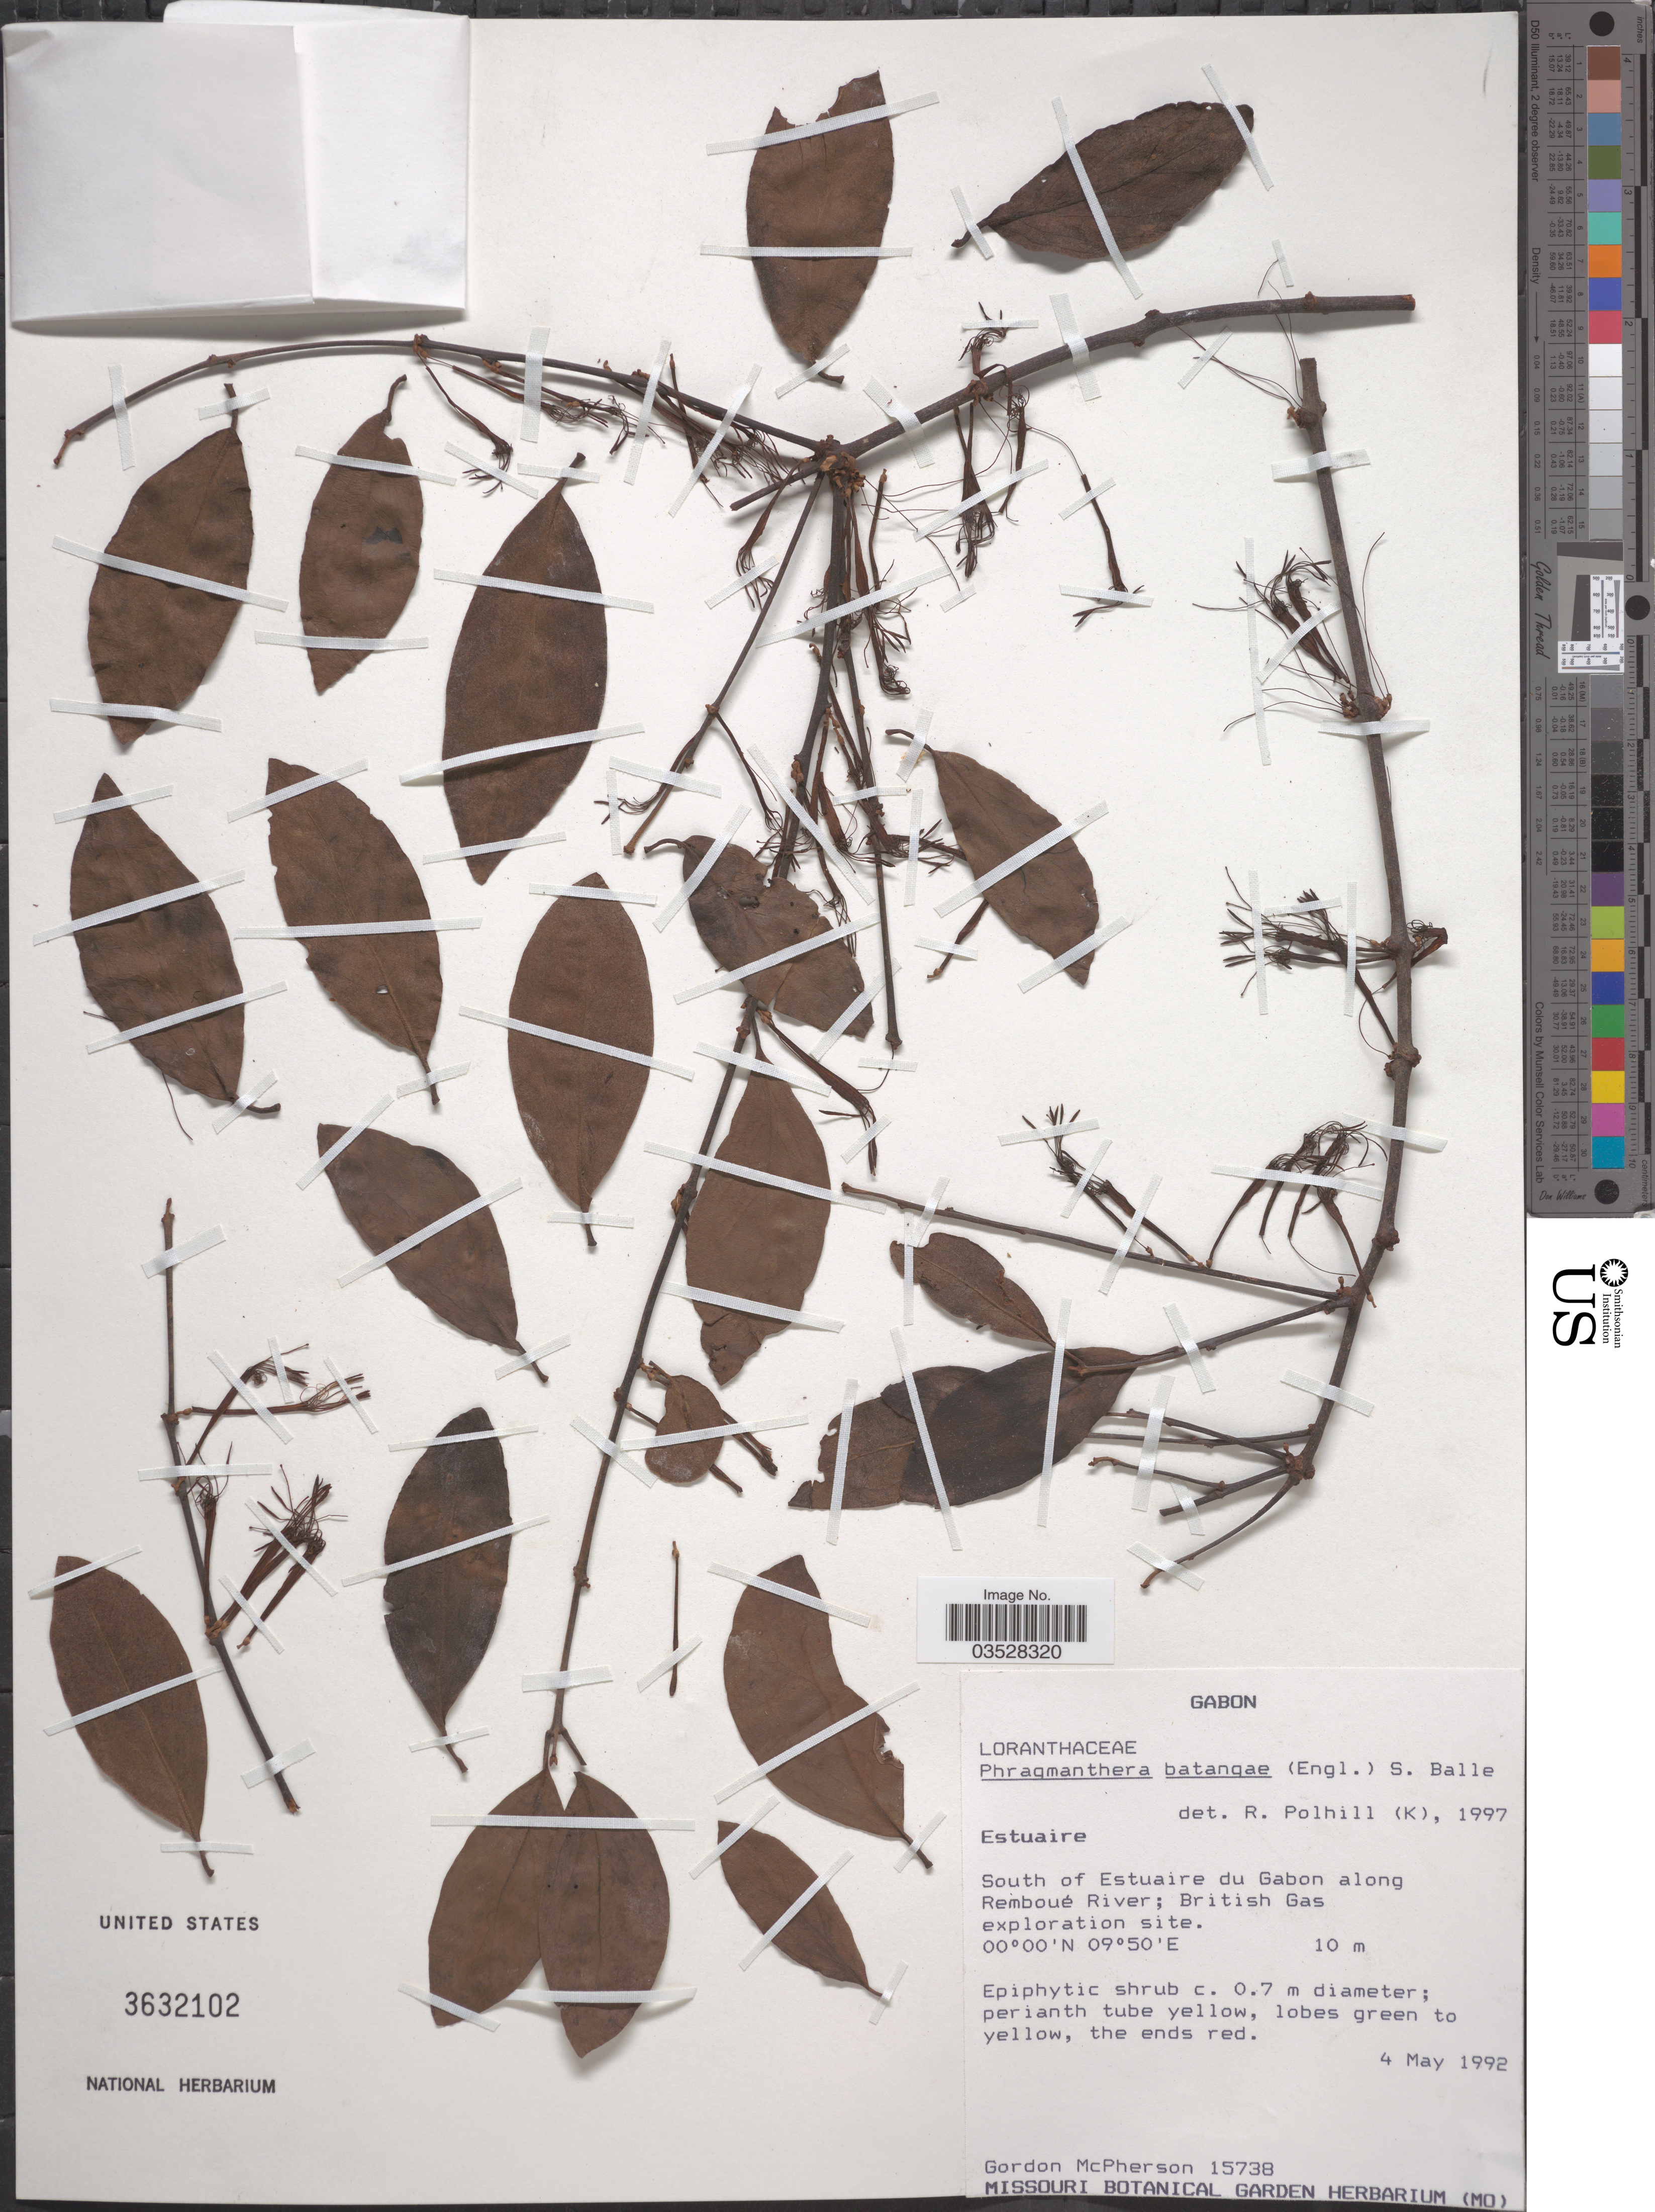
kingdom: Plantae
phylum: Tracheophyta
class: Magnoliopsida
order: Santalales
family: Loranthaceae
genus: Phragmanthera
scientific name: Phragmanthera batangae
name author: (Engl.) Balle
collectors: G. D. McPherson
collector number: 15738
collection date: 1992-05-04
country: Gabon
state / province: Estuaire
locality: South of Estuaire du Gabon along Remboué River; British Gas exploration site.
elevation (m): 10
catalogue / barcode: US 3632102